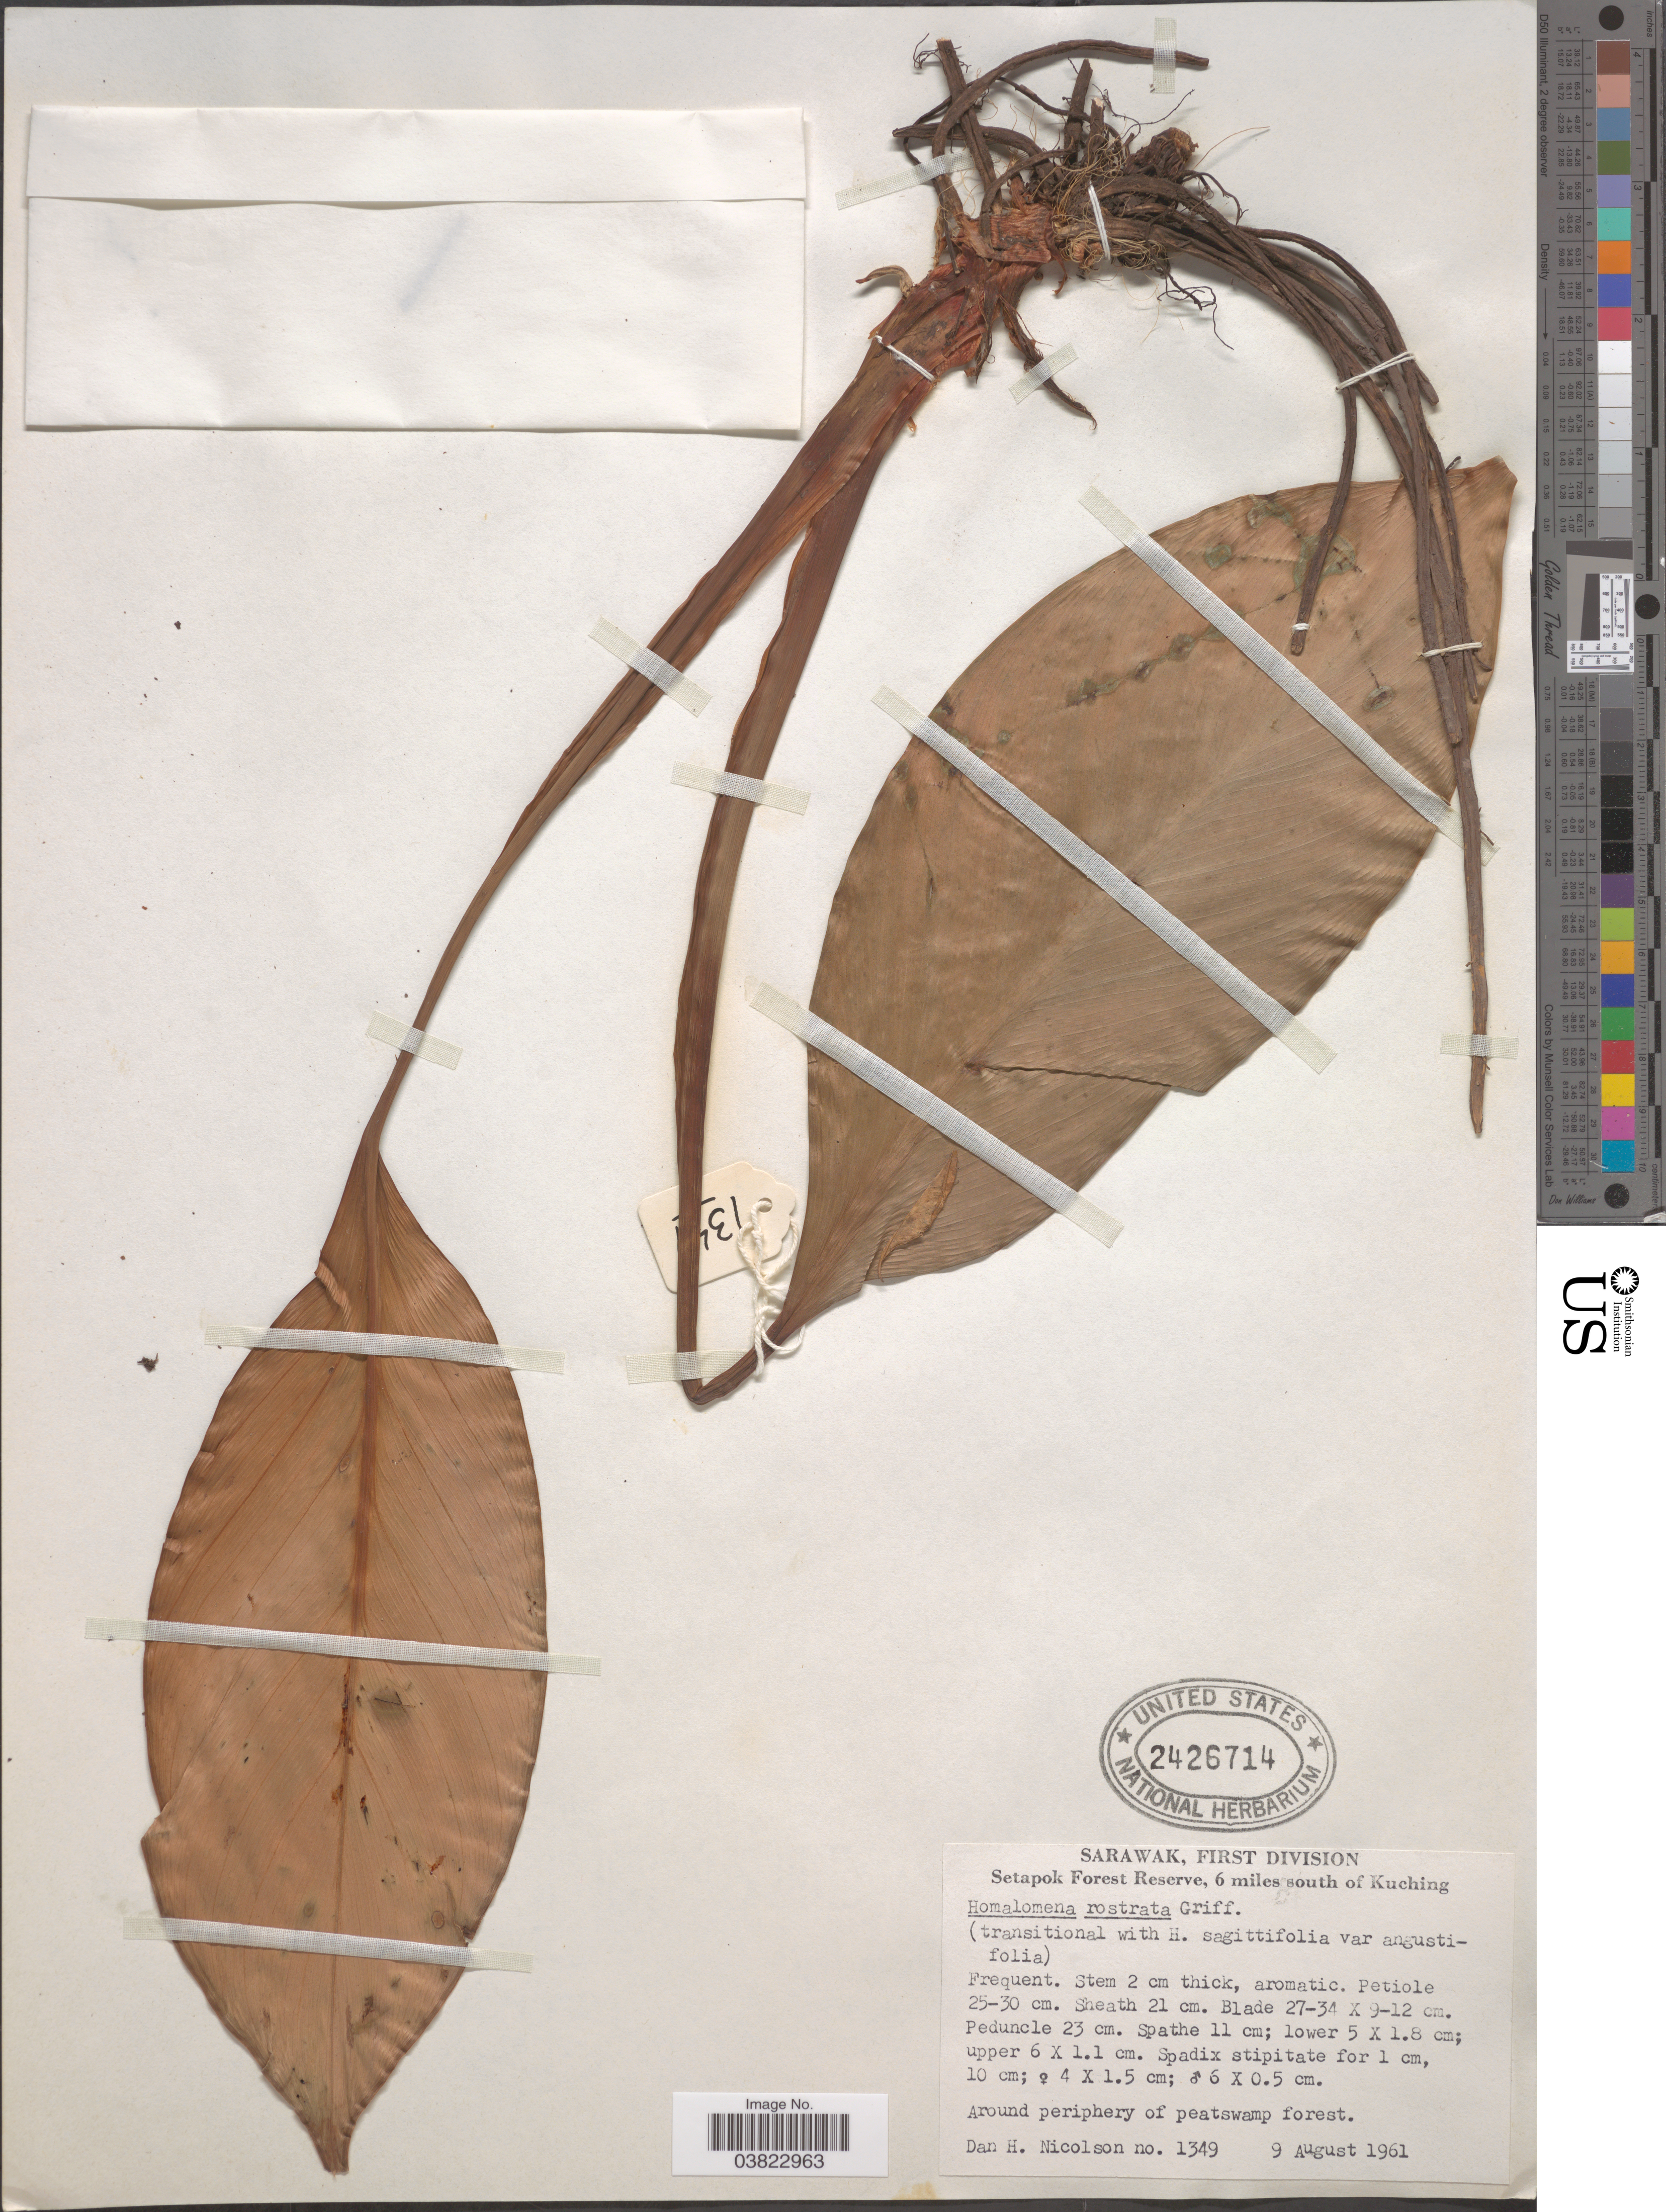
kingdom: Plantae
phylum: Tracheophyta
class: Liliopsida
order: Alismatales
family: Araceae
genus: Homalomena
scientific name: Homalomena rostrata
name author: Griff.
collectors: D. H. Nicolson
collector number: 1349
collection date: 1961-08-09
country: Malaysia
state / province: Sarawak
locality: First Division. Setapok Forest Reserve, 6 miles south of Kuching.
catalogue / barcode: US 2426714